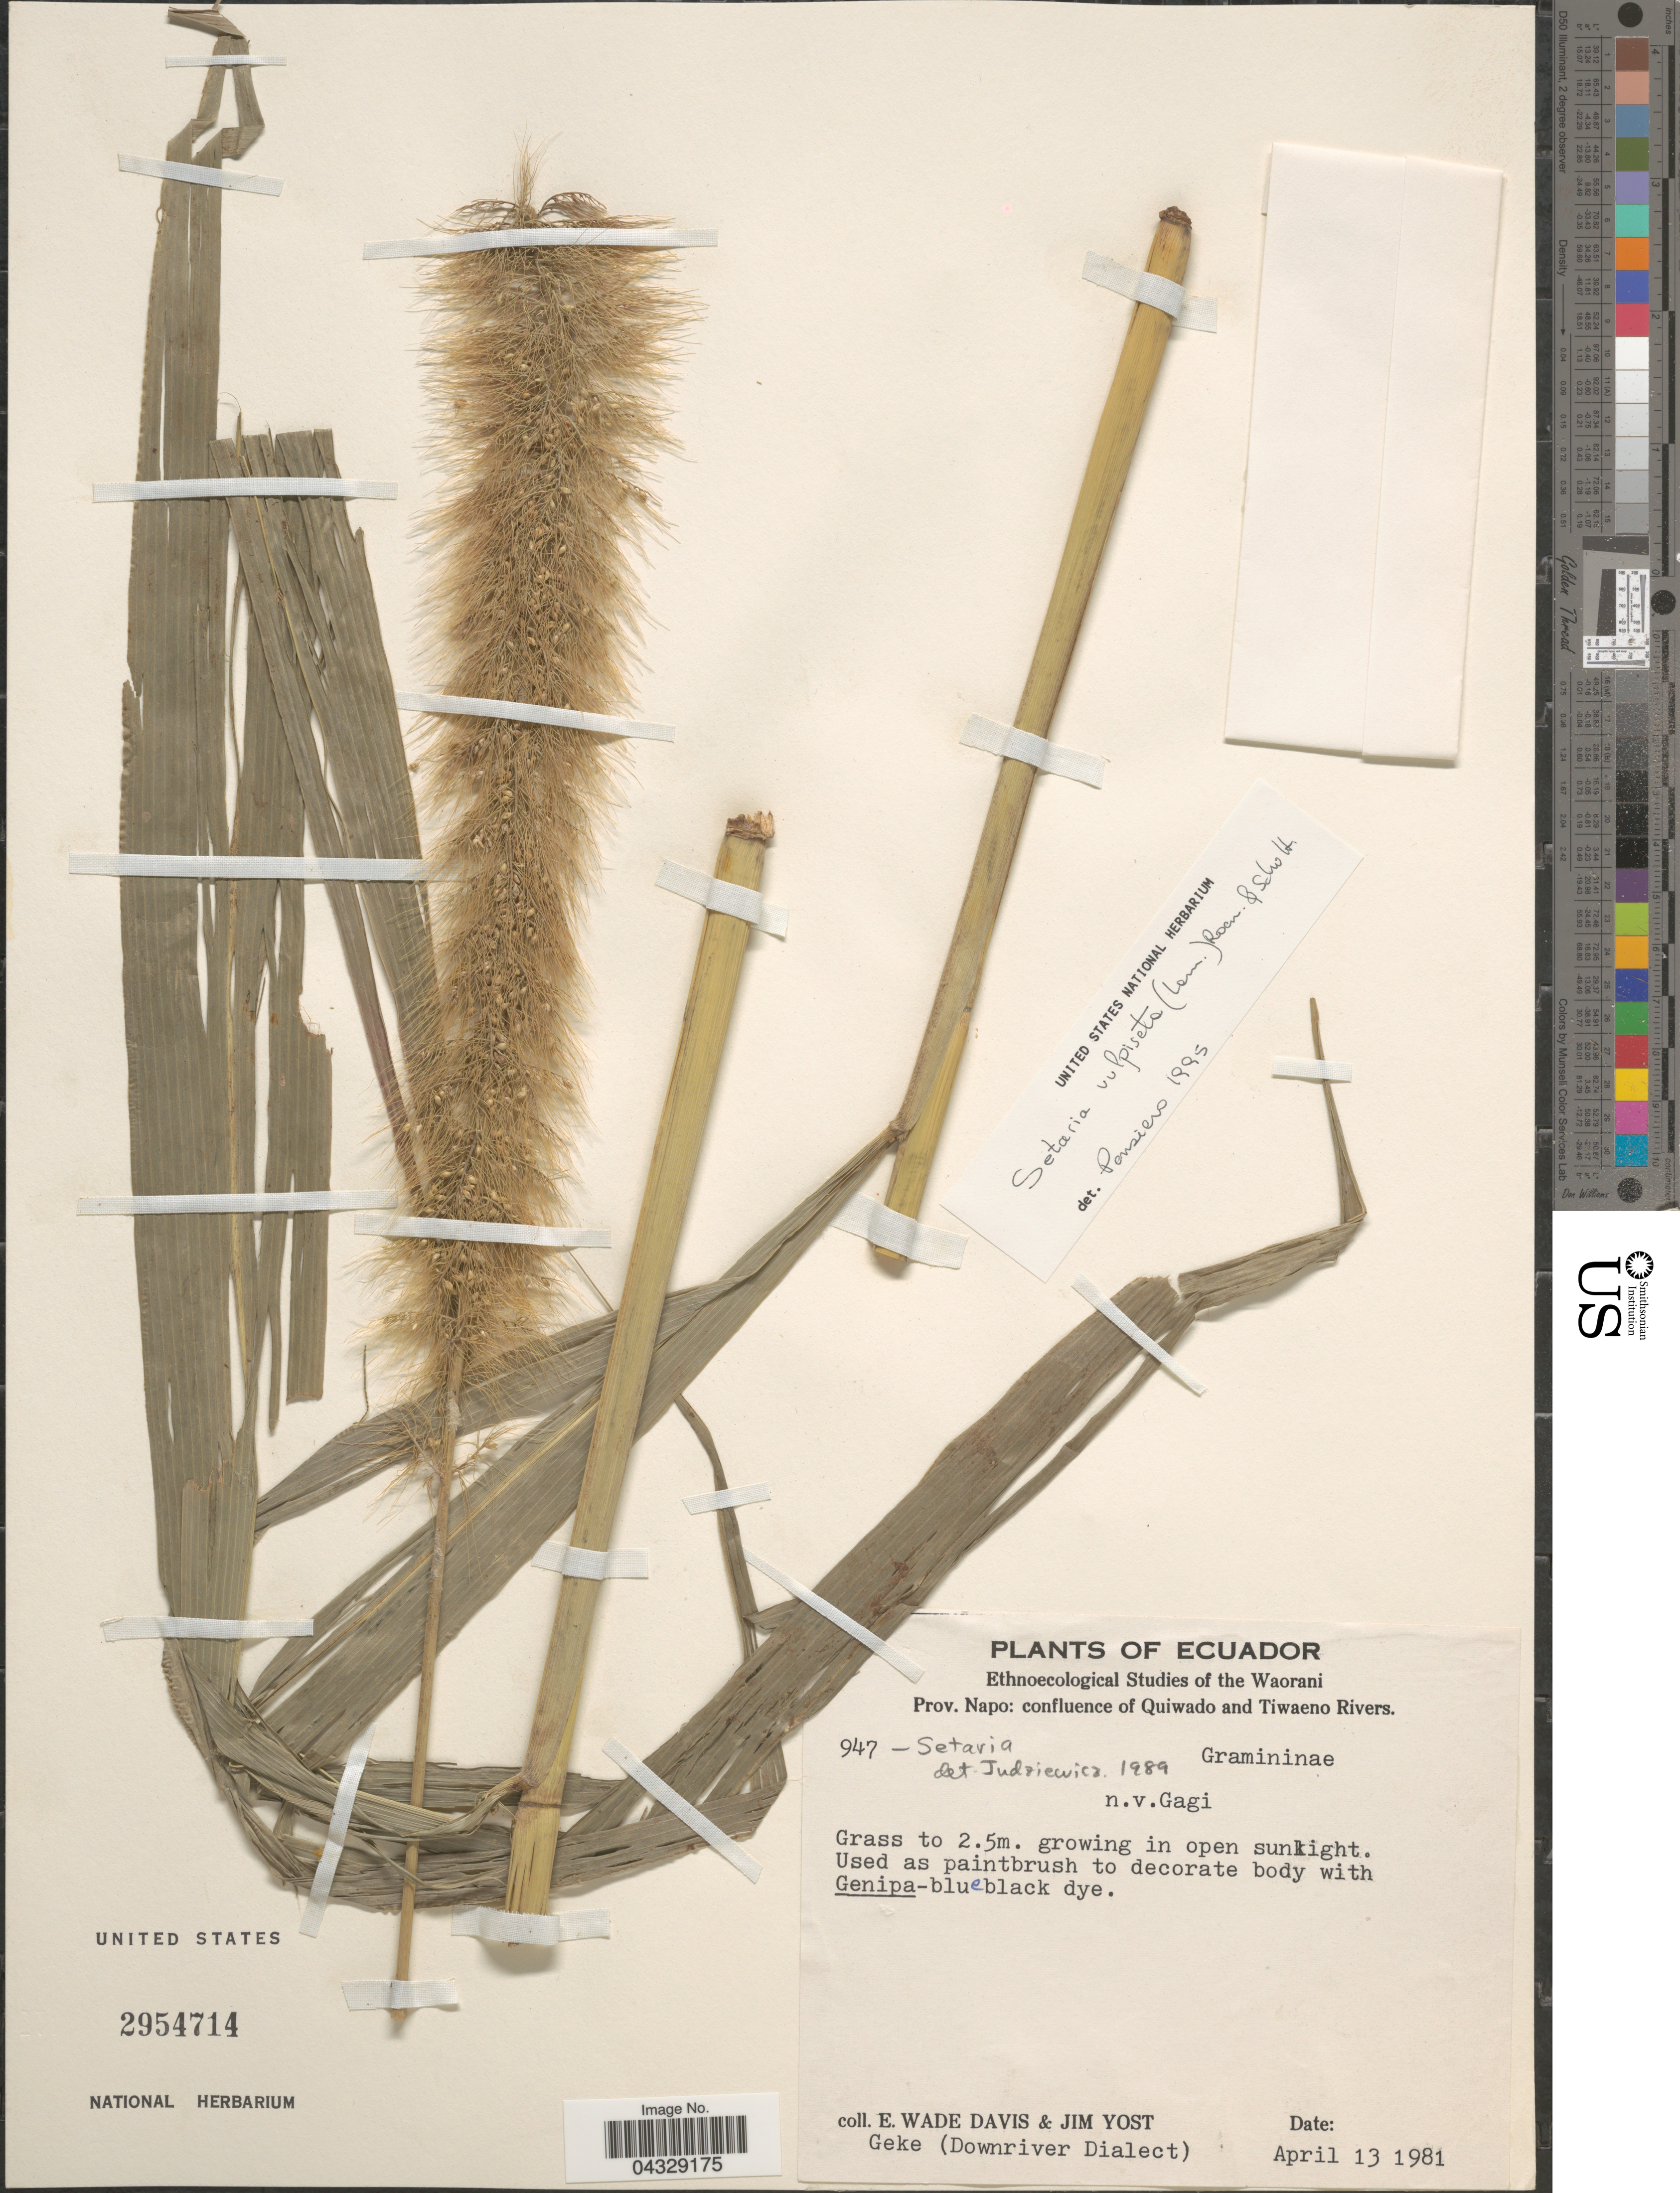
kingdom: Plantae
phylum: Tracheophyta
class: Liliopsida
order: Poales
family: Poaceae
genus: Setaria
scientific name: Setaria vulpiseta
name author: (Lam.) Roem. & Schult.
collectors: E. W. Davis & J. Yost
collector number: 947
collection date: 1981-04-13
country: Ecuador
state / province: Napo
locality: Confluence of Quiwado and Tiwaeno Rivers.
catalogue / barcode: US 2954714